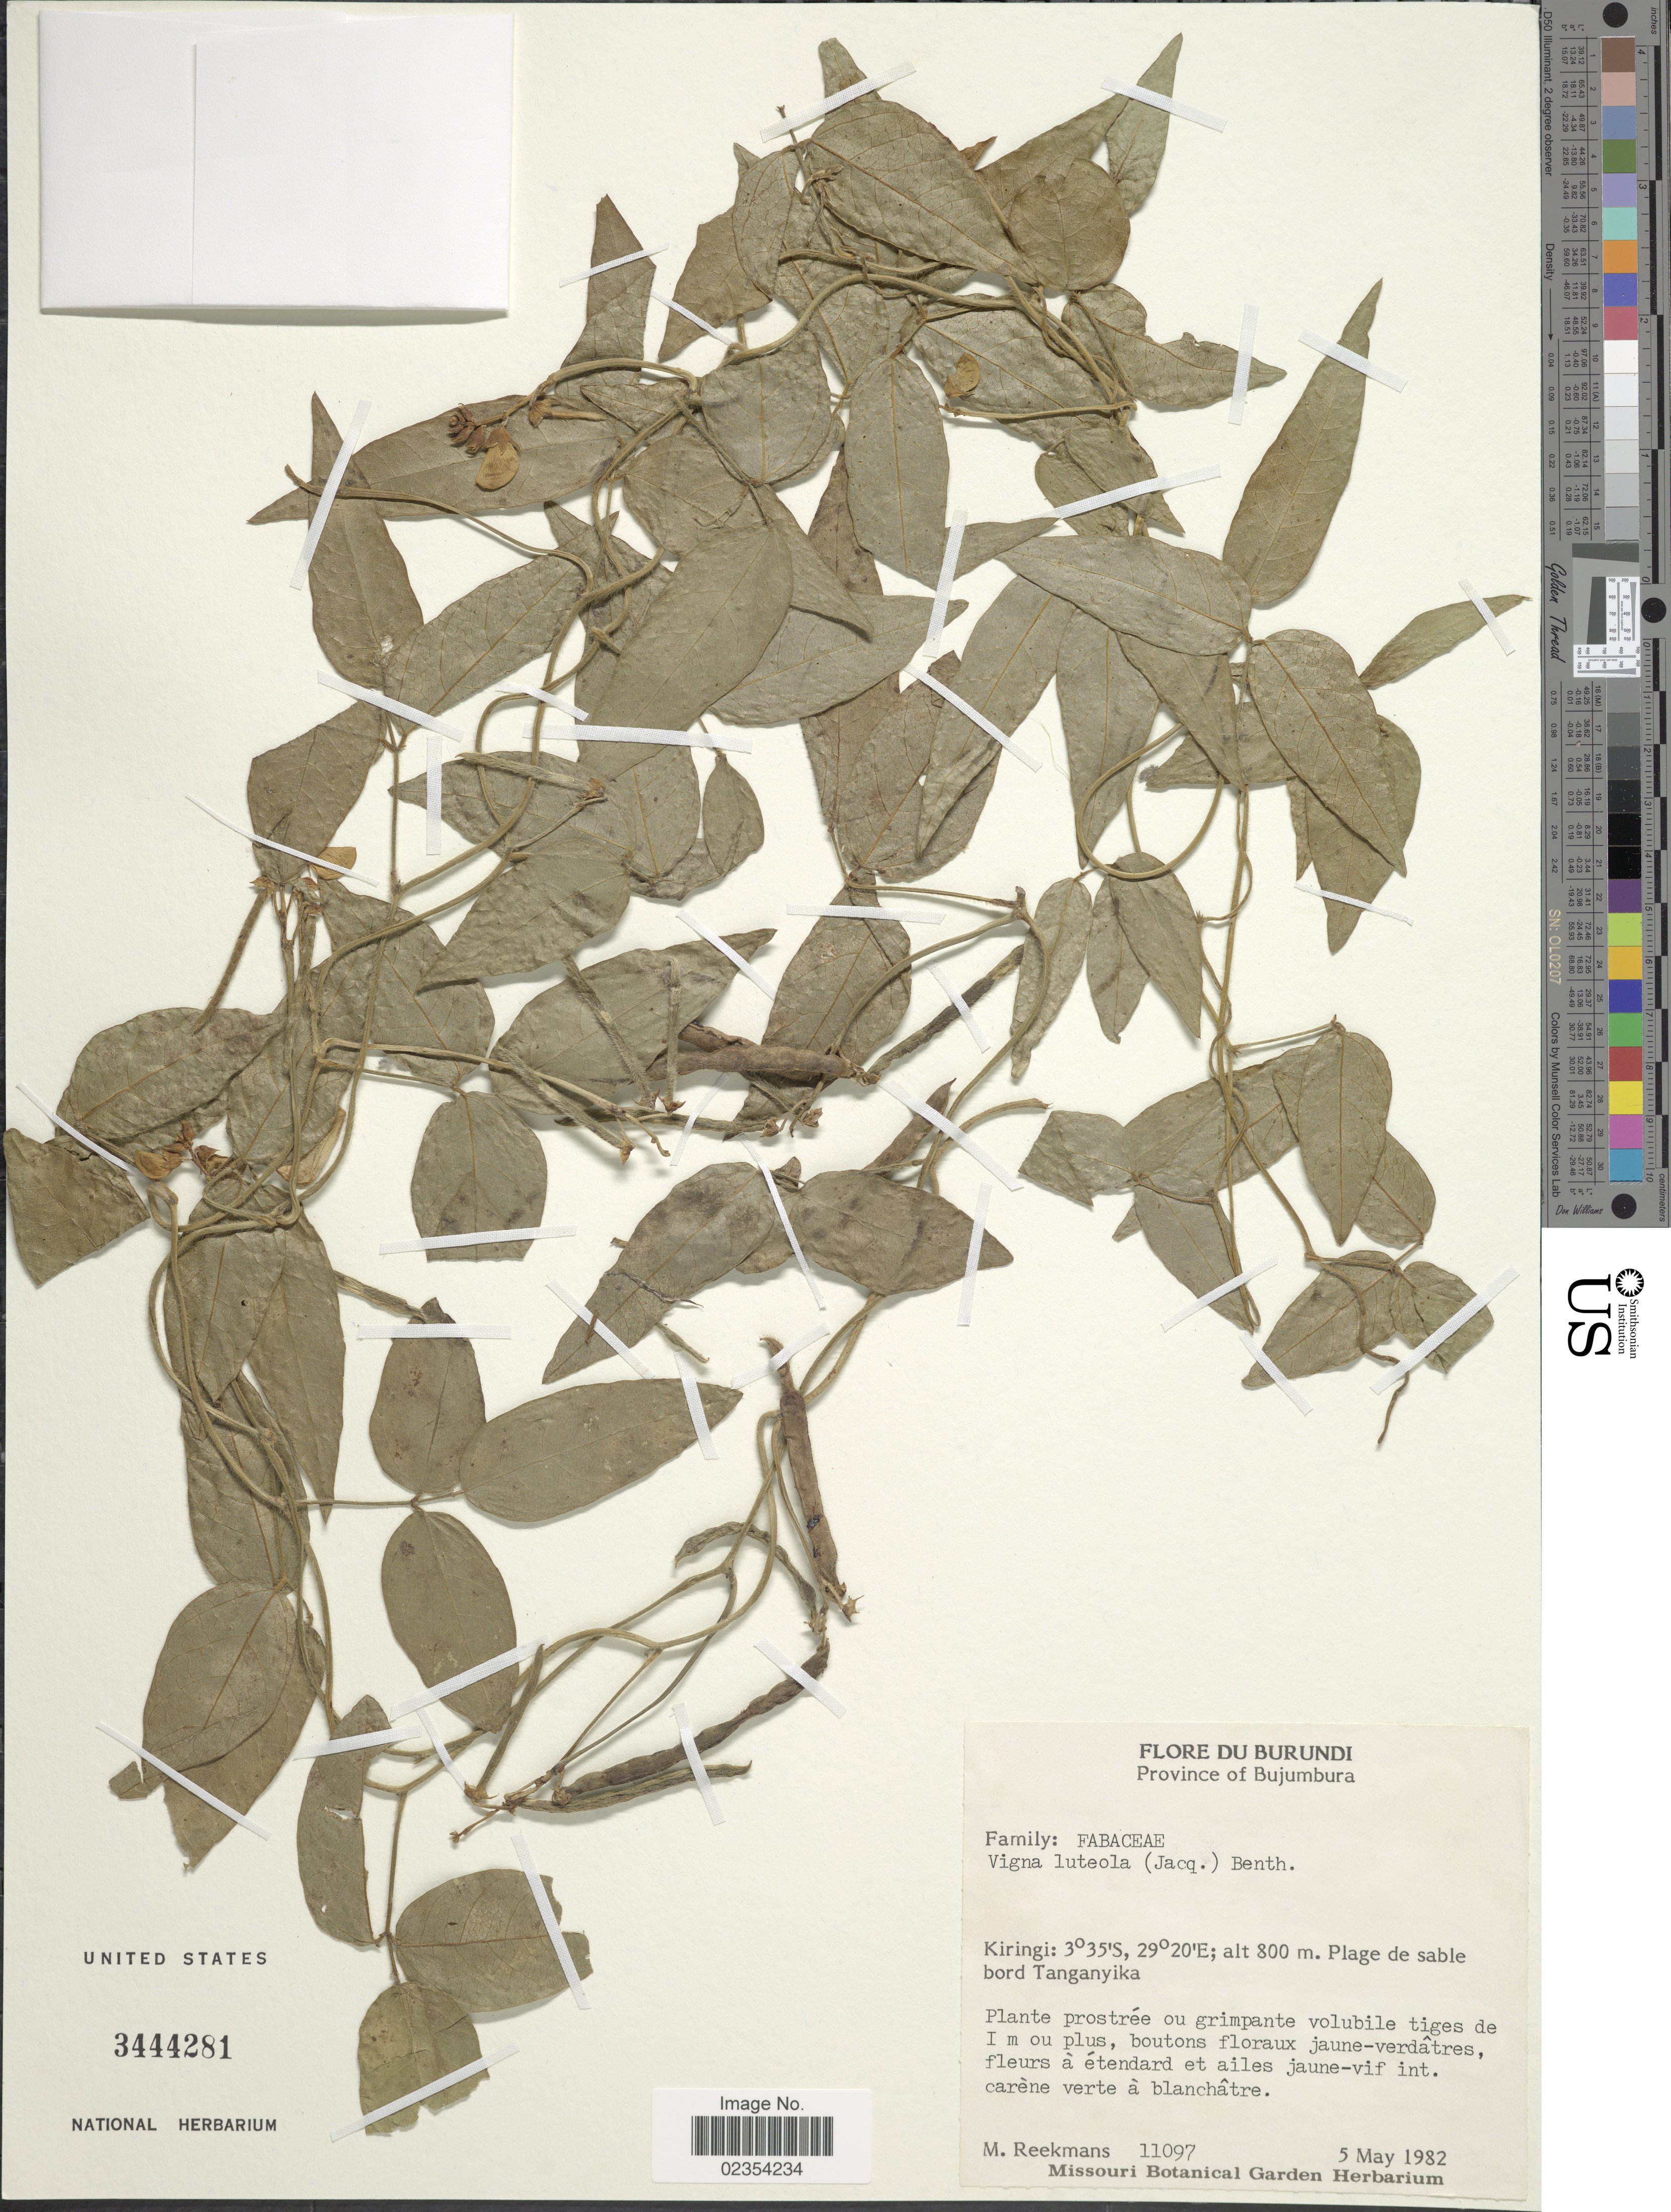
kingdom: Plantae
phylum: Tracheophyta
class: Magnoliopsida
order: Fabales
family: Fabaceae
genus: Vigna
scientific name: Vigna luteola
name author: (Jacq.) Benth.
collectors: M. Reekmans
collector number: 11097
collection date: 1982-05-05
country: Burundi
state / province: Bujumura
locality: Province of Bujumbura, Kiringi, Plage de sable bord Tanganyika.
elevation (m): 800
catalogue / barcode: US 3444281